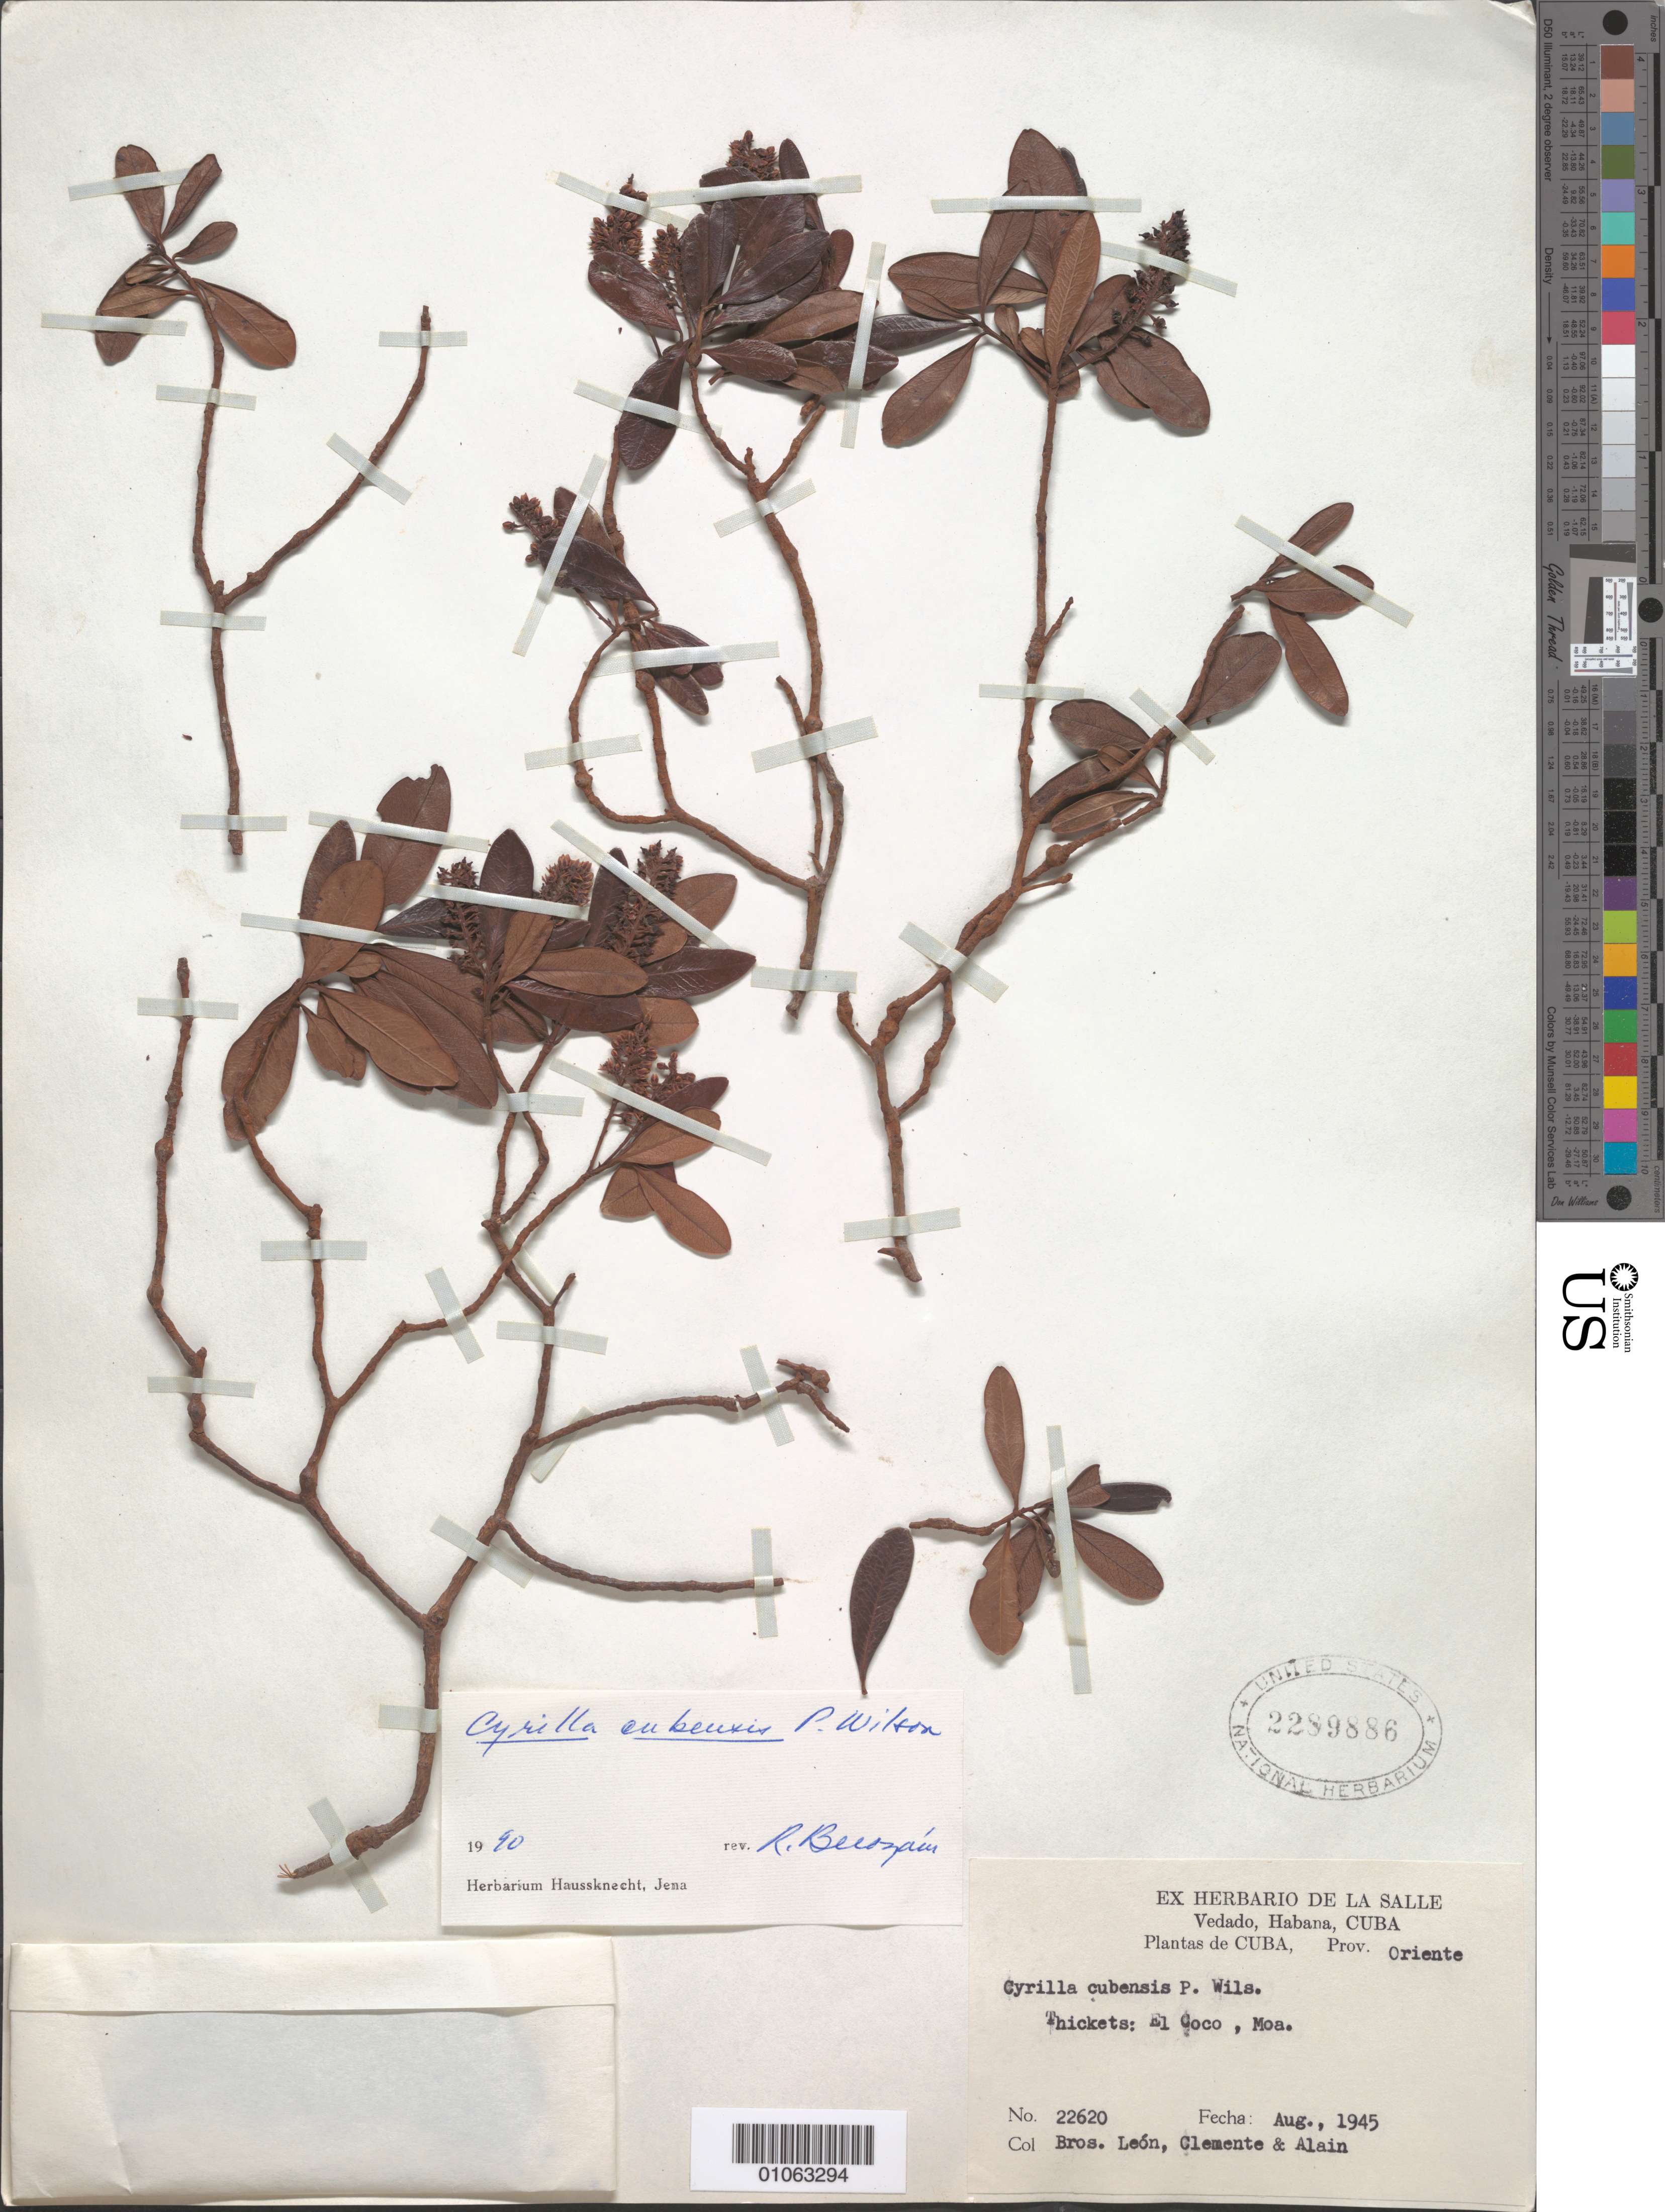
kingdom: Plantae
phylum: Tracheophyta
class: Magnoliopsida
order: Ericales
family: Cyrillaceae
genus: Cyrilla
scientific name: Cyrilla cubensis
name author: P. Wilson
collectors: Bro. León, Bro. Clemente & A. H. Liogier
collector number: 22620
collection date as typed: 01 Aug 1945 to 31 Aug 1941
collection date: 1941-08-31/1945-08-01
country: Cuba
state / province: Holguín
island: Cuba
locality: Thickets, El Coco, Moa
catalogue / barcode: US 2289886